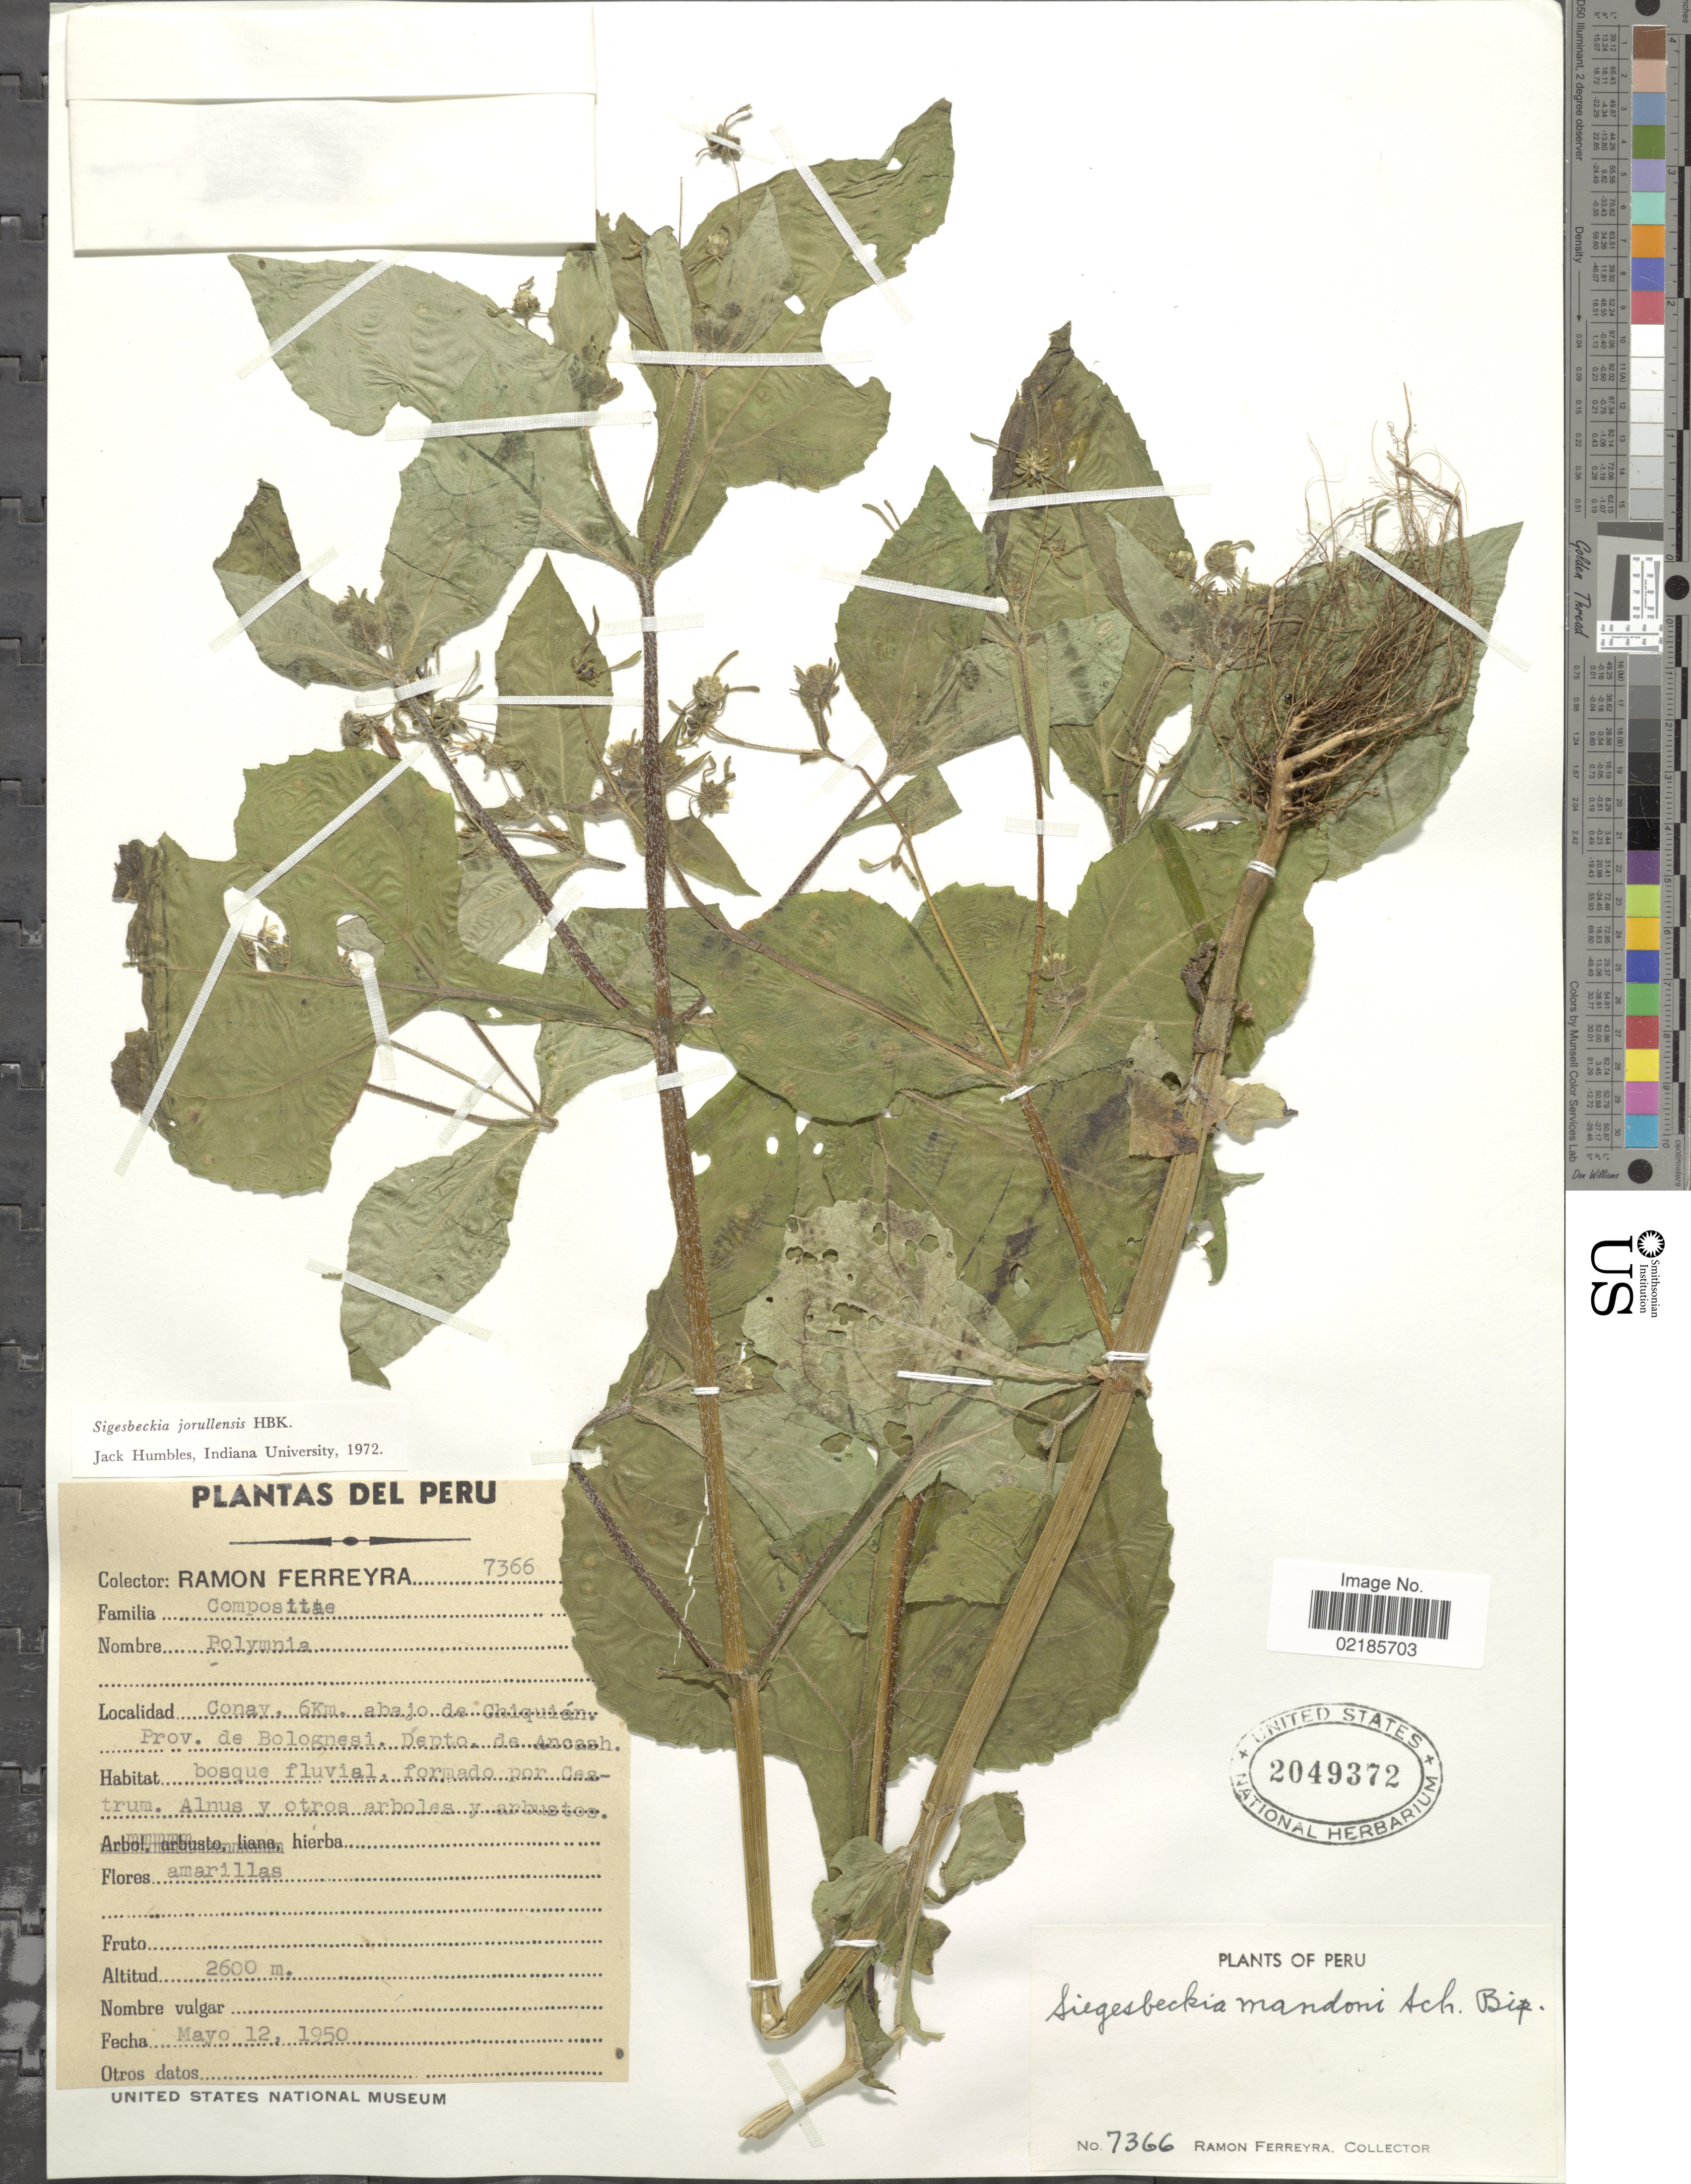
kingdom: Plantae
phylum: Tracheophyta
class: Magnoliopsida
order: Asterales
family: Asteraceae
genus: Sigesbeckia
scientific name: Sigesbeckia jorullensis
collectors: R. A. Ferreyra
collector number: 7366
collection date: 1950-05-12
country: Peru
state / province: Ancash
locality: Conav, 6 km. abajo de Chiquián, Prov. de Bolognesi, bosque fluvial, formado por Cestrum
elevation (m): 2600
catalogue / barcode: US 2049372